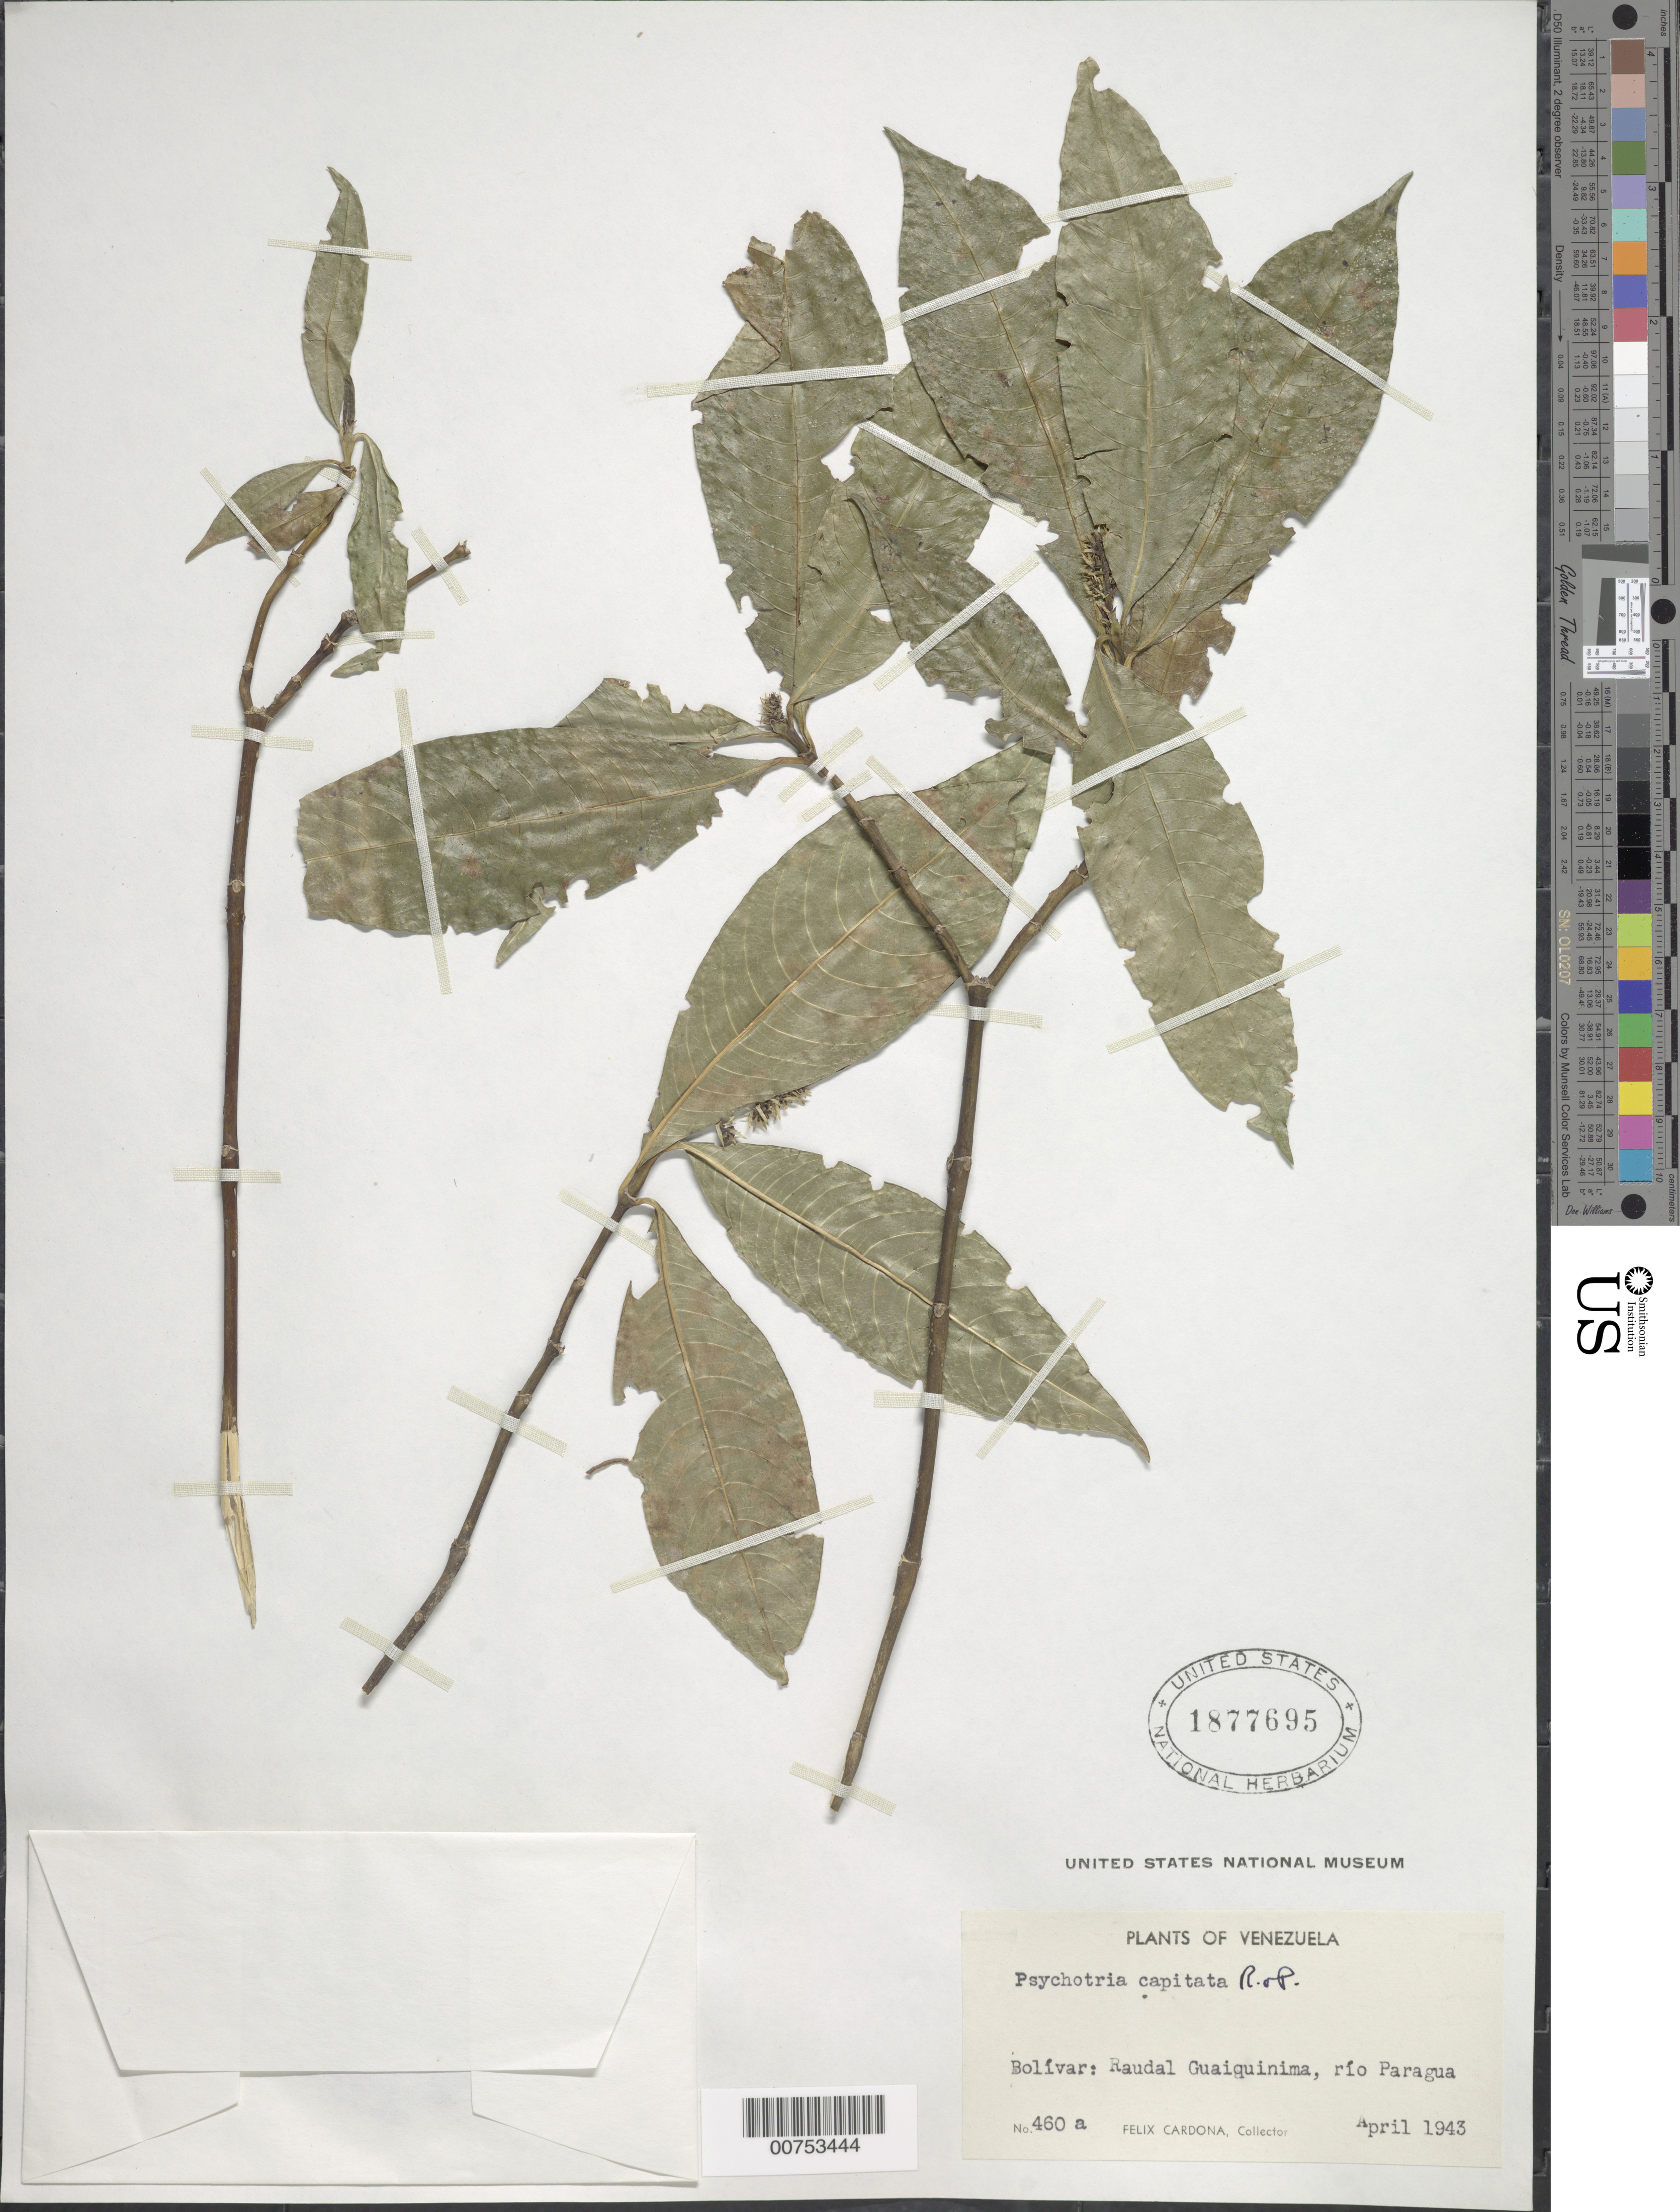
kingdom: Plantae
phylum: Tracheophyta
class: Magnoliopsida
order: Gentianales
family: Rubiaceae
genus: Psychotria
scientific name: Psychotria capitata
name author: Ruiz & Pav.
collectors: F. Cardona Puig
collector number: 460 a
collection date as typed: Apr-43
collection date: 1943-04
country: Venezuela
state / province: Bolívar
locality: Río Paragua, Raudal Guaiquinima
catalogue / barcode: US 1877695